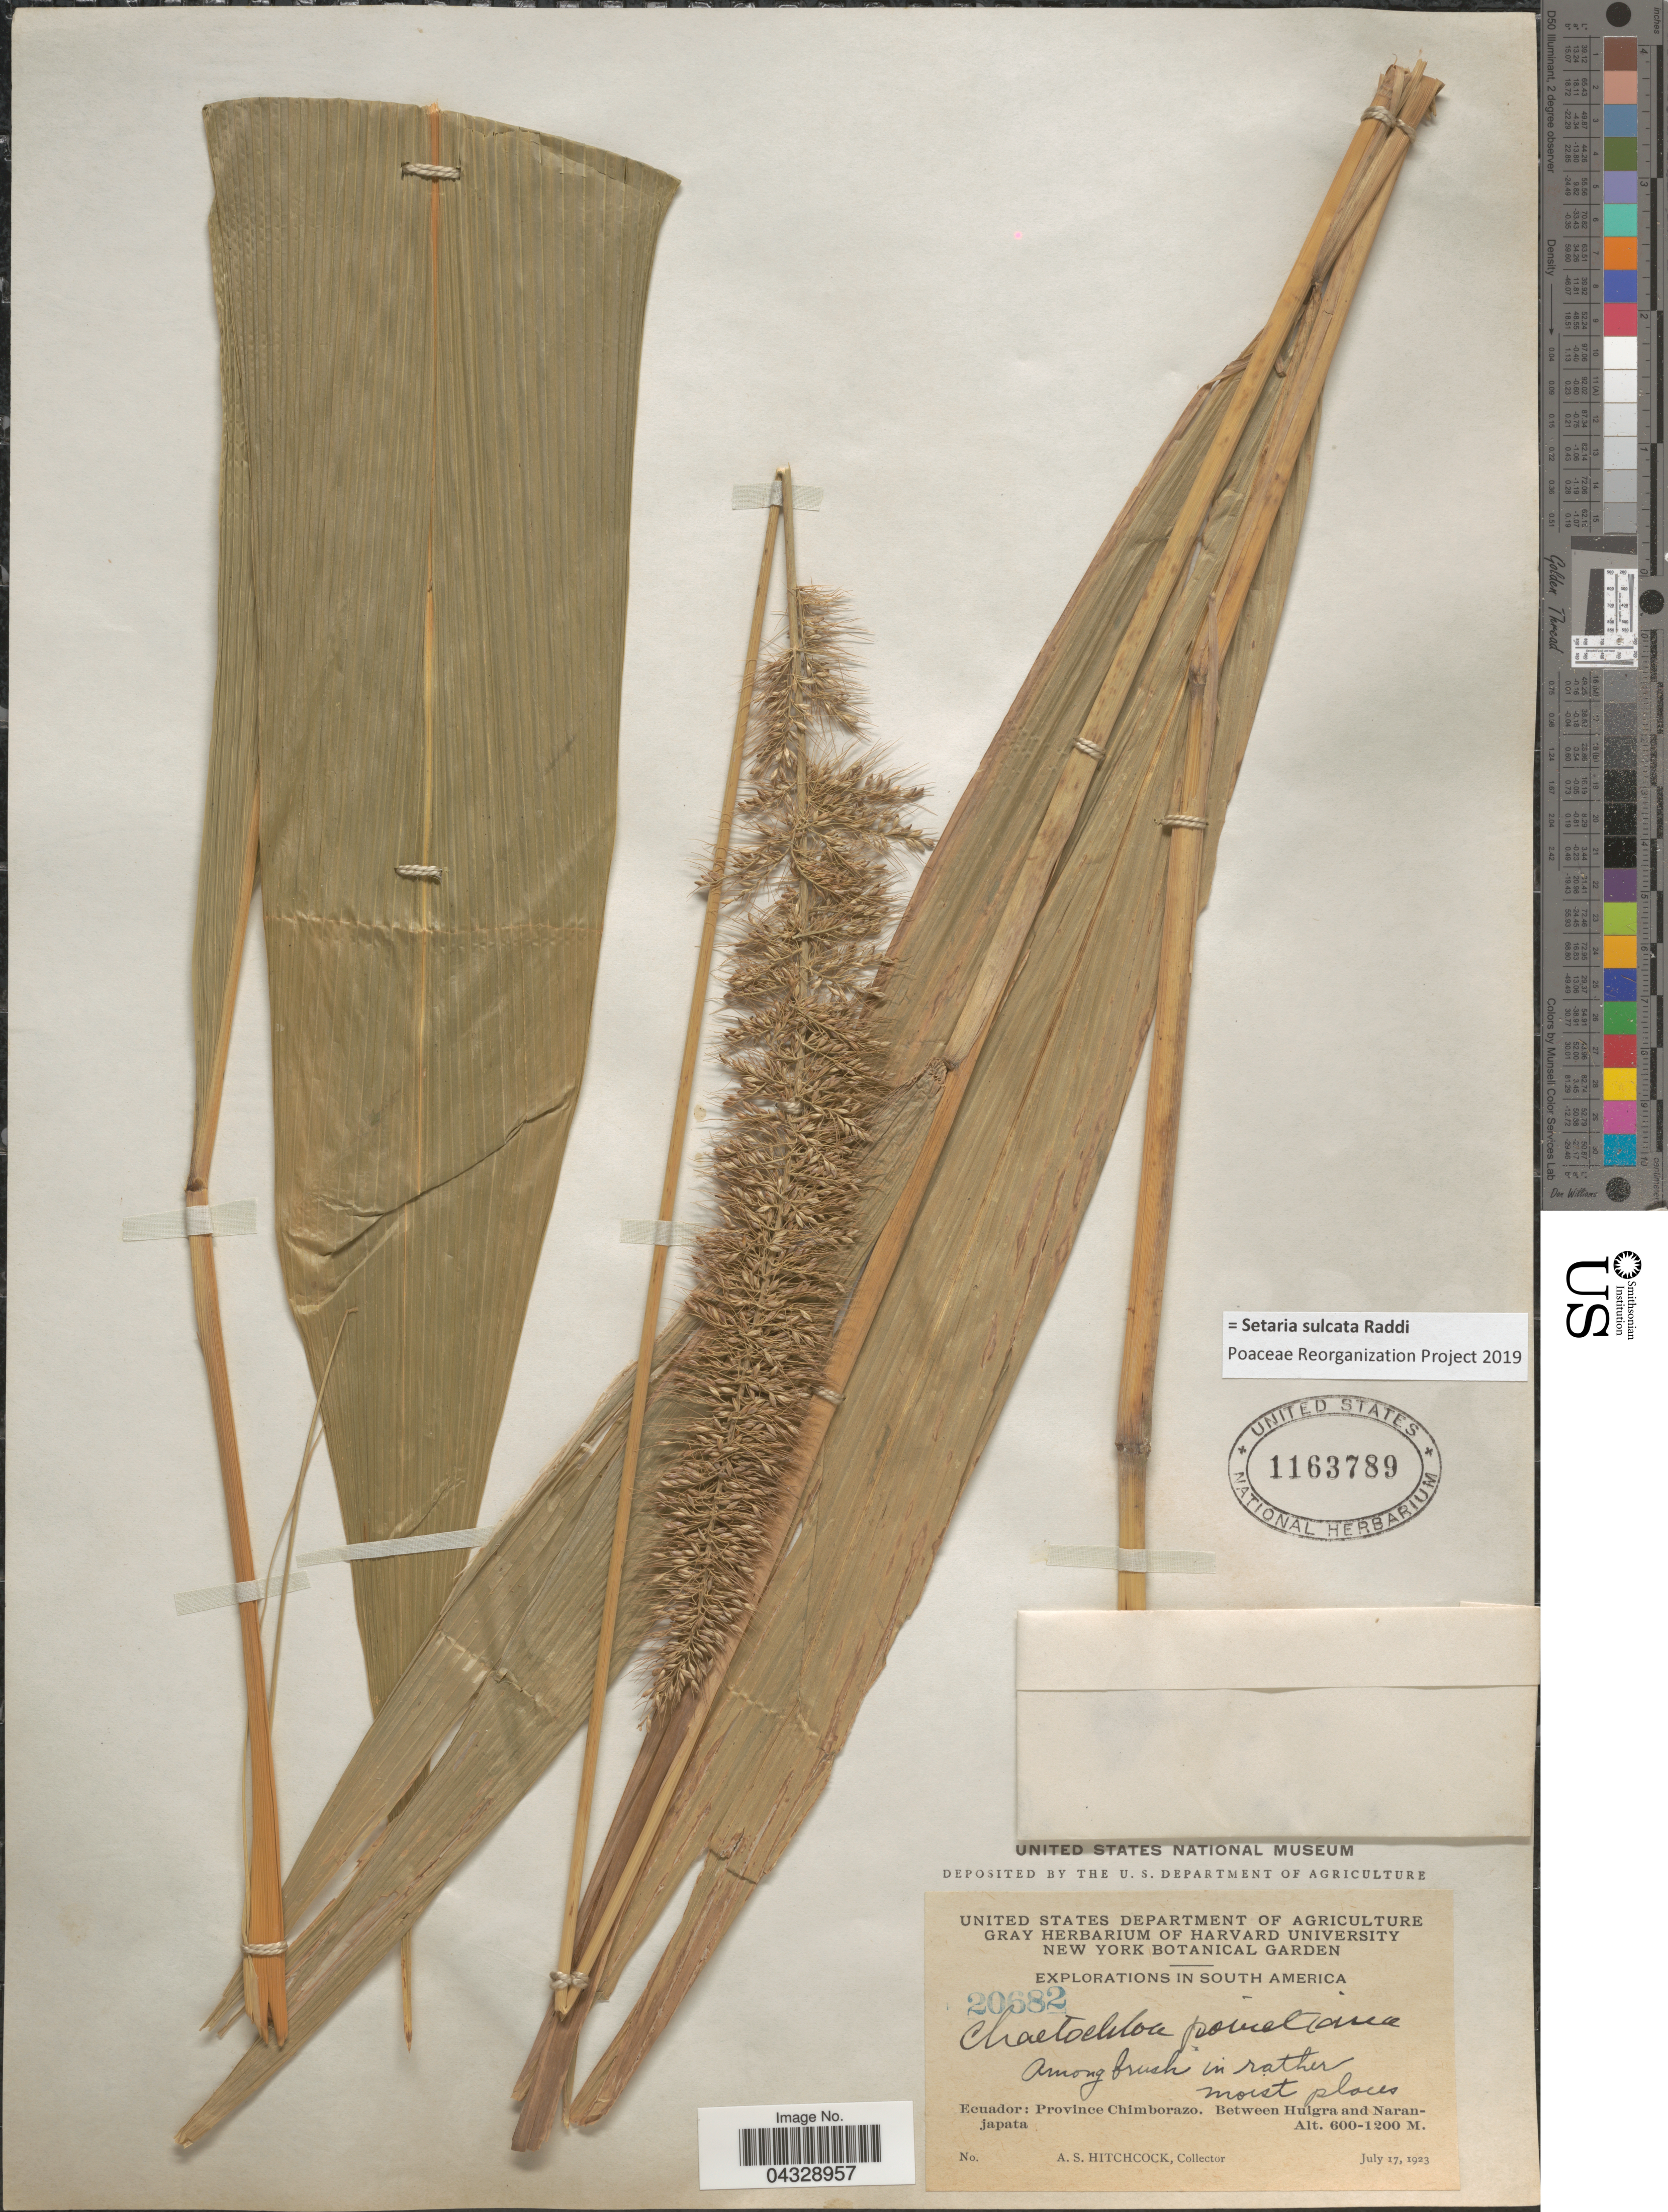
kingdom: Plantae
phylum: Tracheophyta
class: Liliopsida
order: Poales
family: Poaceae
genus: Setaria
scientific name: Setaria sulcata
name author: Raddi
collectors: A. S. Hitchcock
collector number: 20682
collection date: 1923-07-17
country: Ecuador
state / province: Chimborazo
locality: Explorations in South America. Between Huigra and Naranjapata.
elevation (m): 600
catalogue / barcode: US 1163789